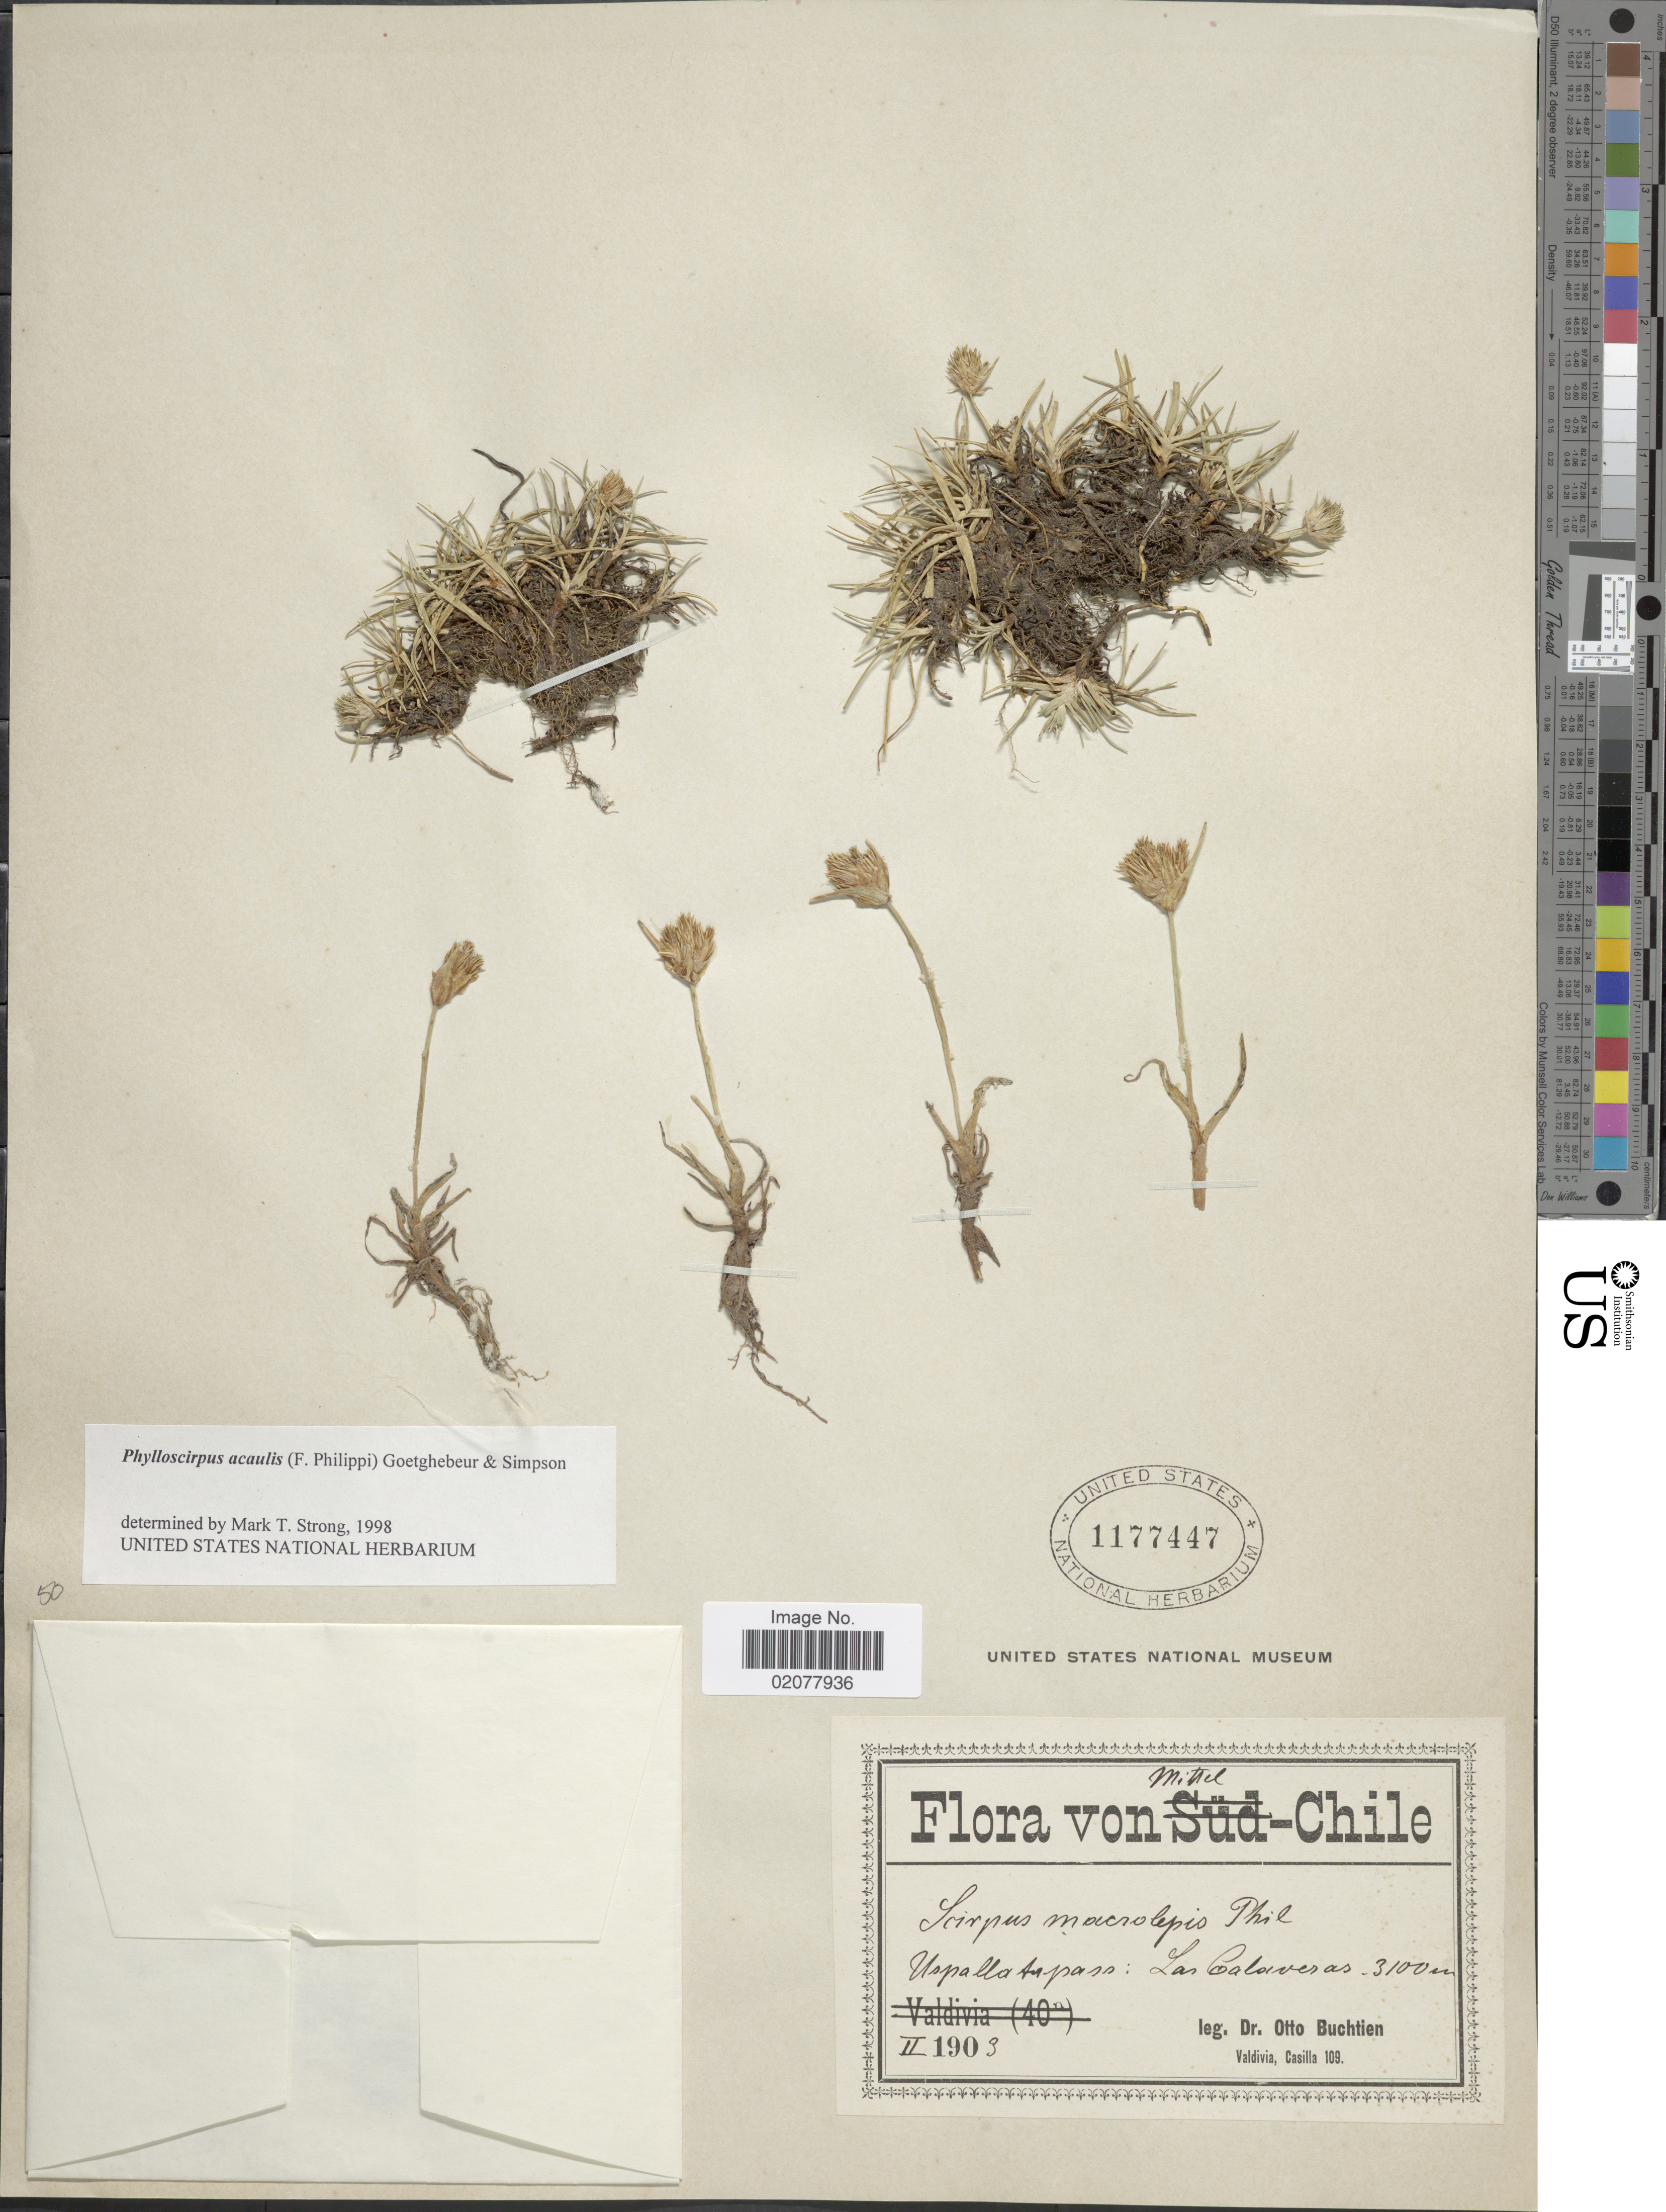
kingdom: Plantae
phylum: Tracheophyta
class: Liliopsida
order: Poales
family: Cyperaceae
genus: Phylloscirpus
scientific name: Phylloscirpus acaulis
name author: (Phil.) Goetgh. & D.A. Simpson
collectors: O. Buchtien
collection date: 1903-02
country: Chile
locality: Mitrel-Chile. Uspallatapass: Las Calaveras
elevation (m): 3100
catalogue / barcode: US 1177447